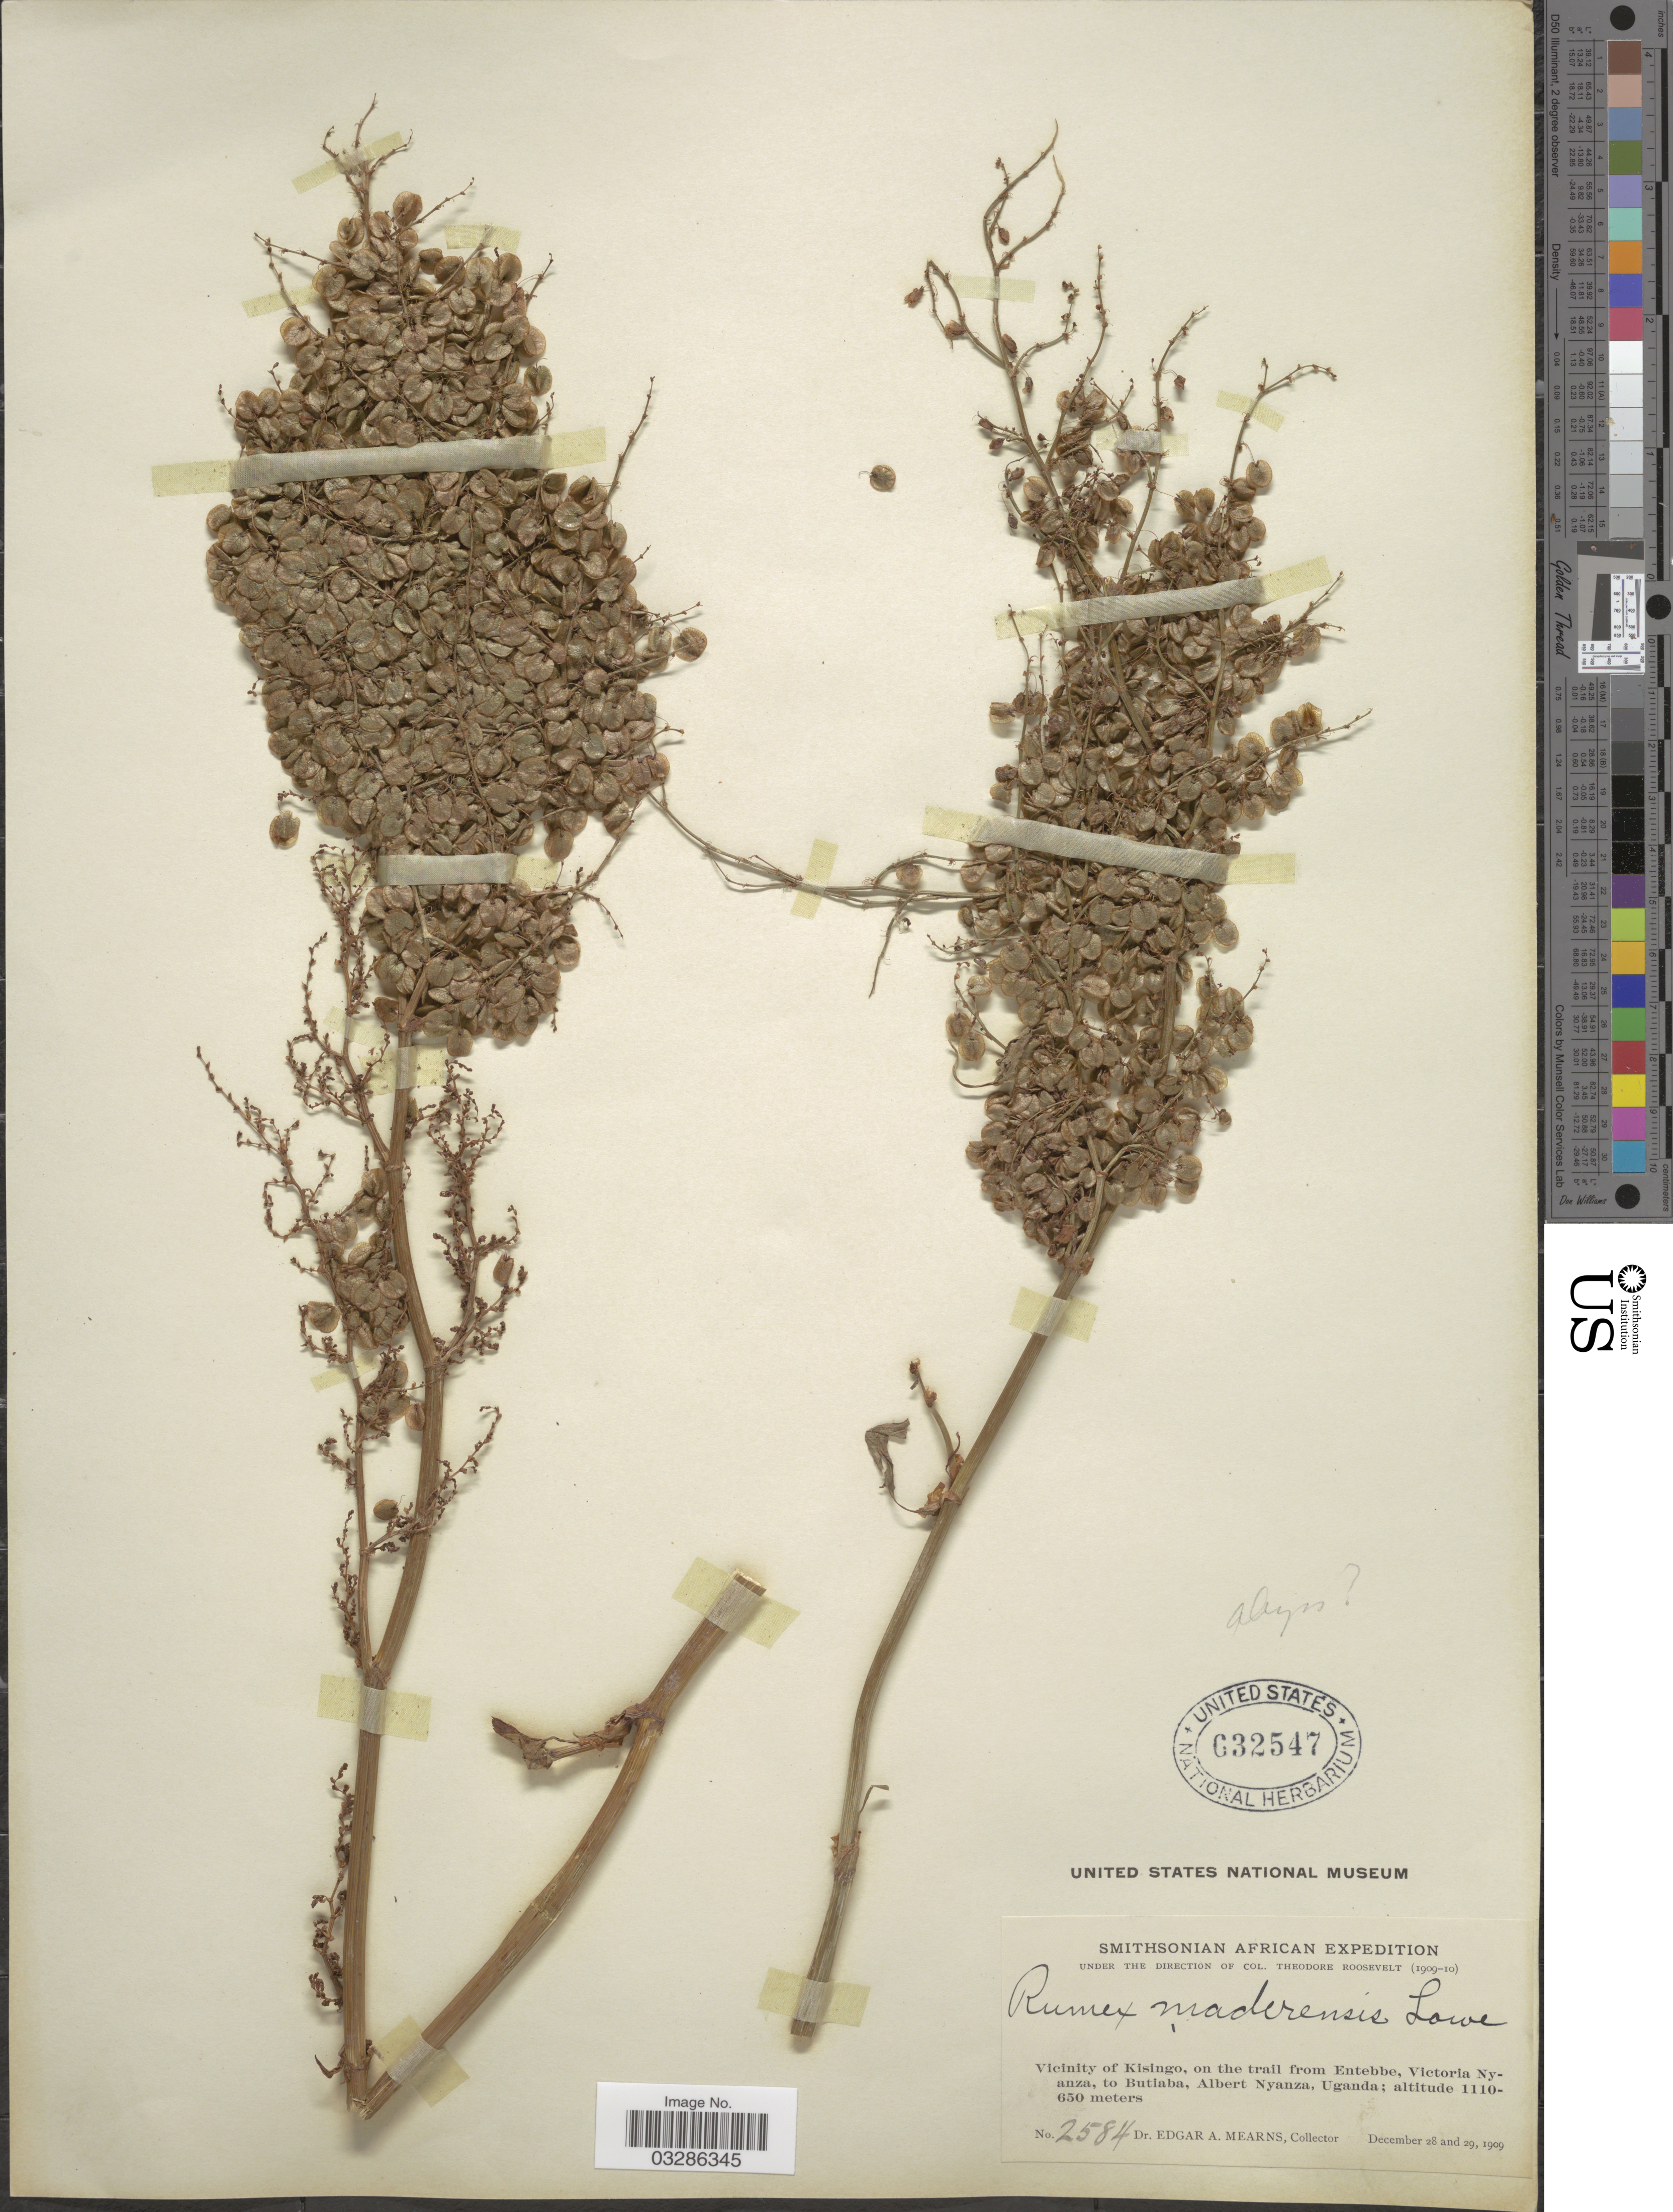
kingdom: Plantae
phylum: Tracheophyta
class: Magnoliopsida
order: Caryophyllales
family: Polygonaceae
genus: Rumex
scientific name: Rumex abyssinicus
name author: Jacq.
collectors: E. A. Mearns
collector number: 2584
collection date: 1909-12-28/1909-12-29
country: Uganda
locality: Vicinity of Kisingo, on the trail from Entebbe, Victoria Nyanza, to Butiaba, Albert Nyanza.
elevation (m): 650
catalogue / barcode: US 632547